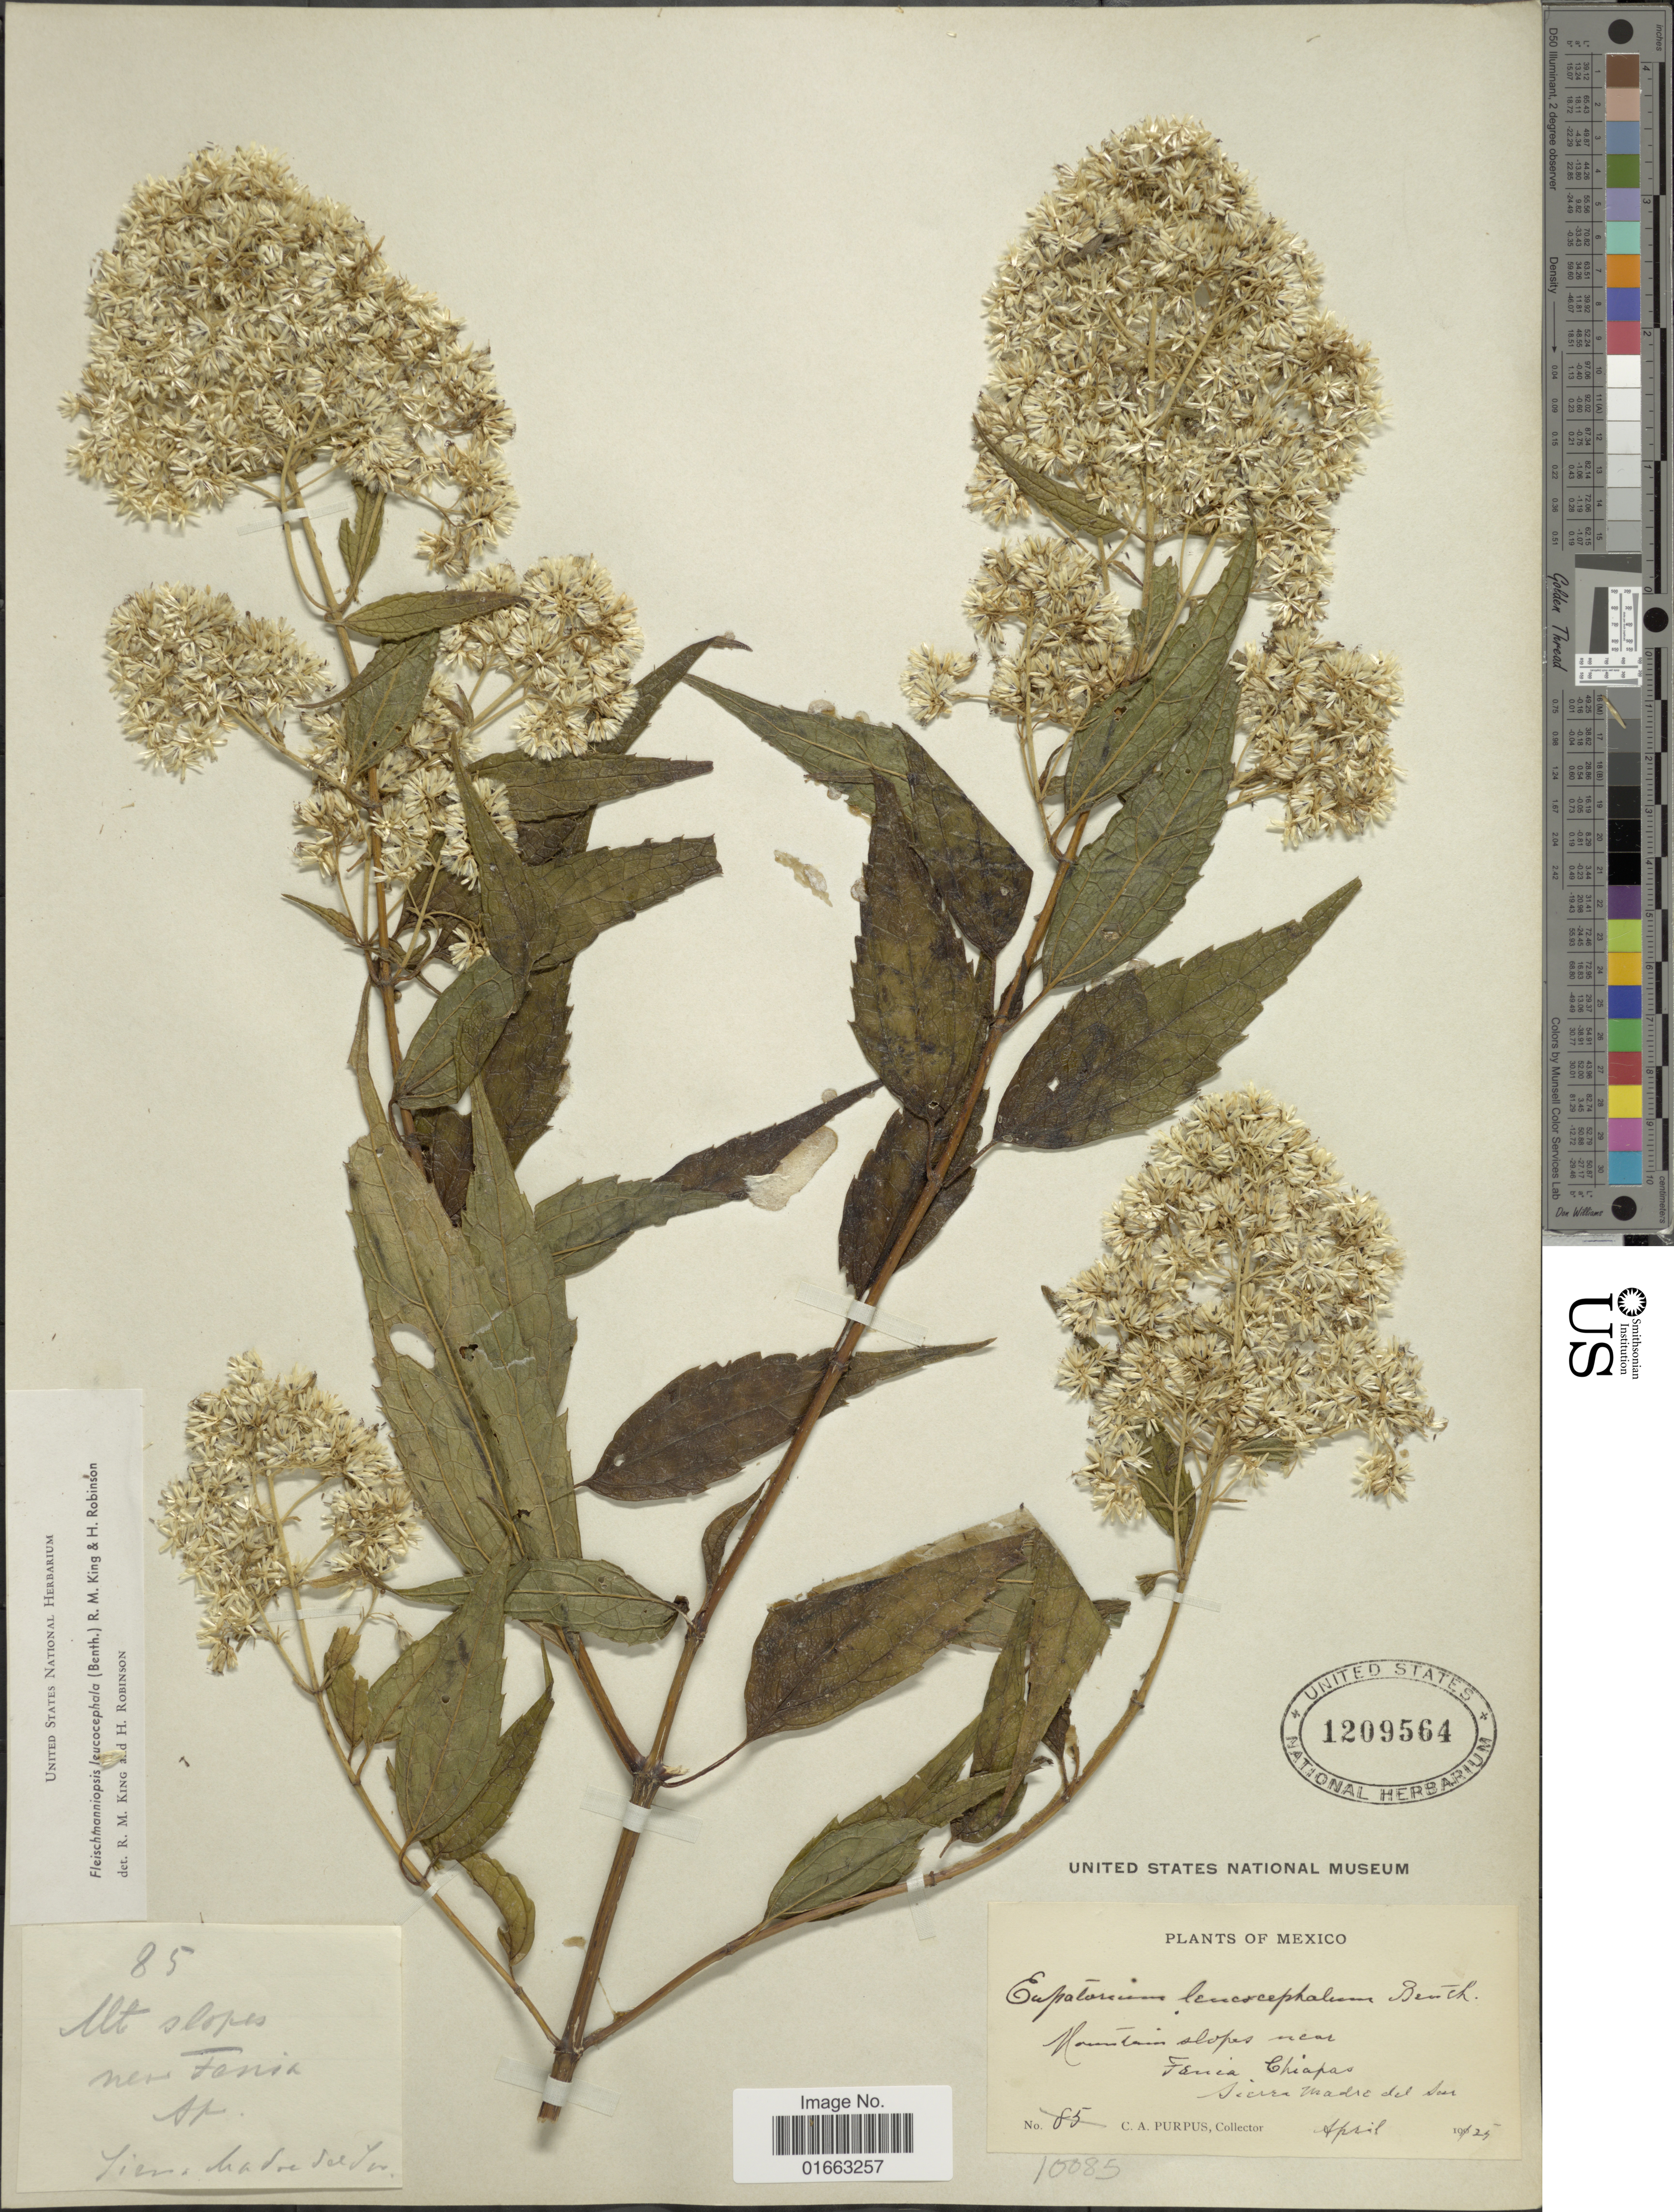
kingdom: Plantae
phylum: Tracheophyta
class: Magnoliopsida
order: Asterales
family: Asteraceae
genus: Fleischmanniopsis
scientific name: Fleischmanniopsis leucocephala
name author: (Benth.) R.M. King & H. Rob.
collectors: C. A. Purpus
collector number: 10085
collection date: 1925-04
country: Mexico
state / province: Chiapas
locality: Mountain slopes near Fénix. Sierra Madre del Sur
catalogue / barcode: US 1209564